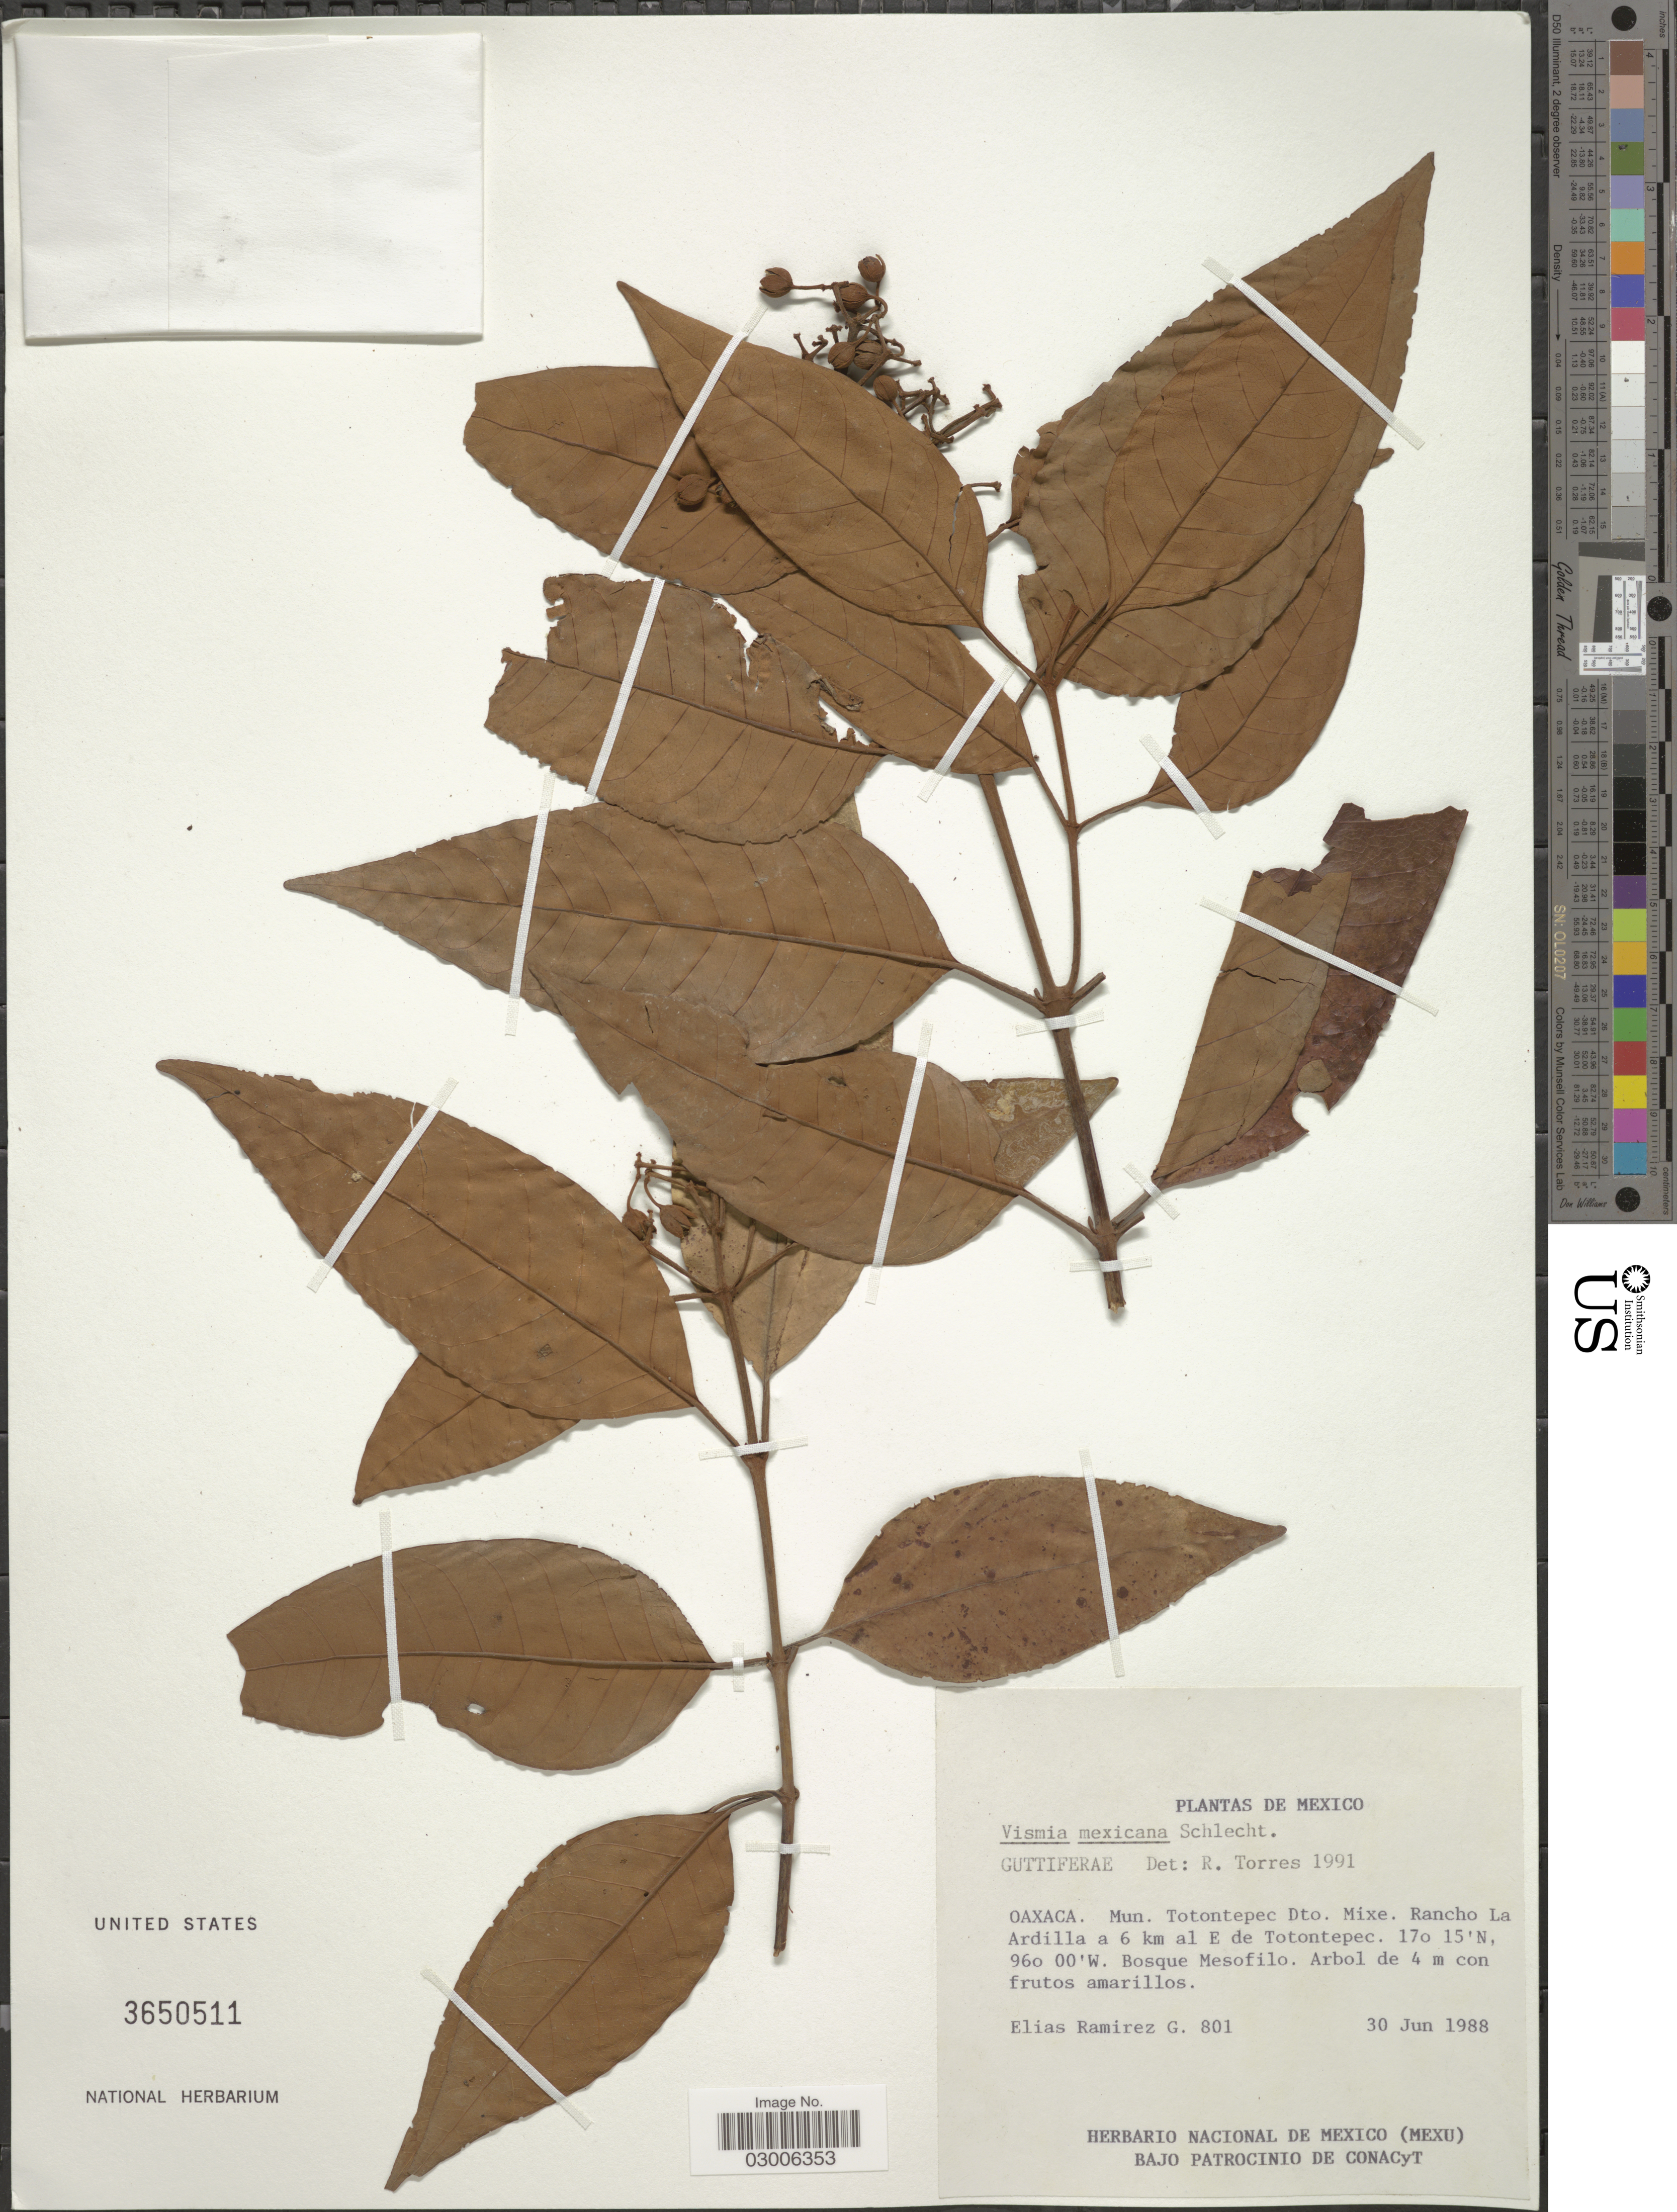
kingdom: Plantae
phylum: Tracheophyta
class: Magnoliopsida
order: Malpighiales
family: Hypericaceae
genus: Vismia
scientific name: Vismia mexicana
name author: Schltdl.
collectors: E. Ramirez G.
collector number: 801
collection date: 1988-06-30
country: Mexico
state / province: Oaxaca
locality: Mun. Totontepec Dto. Mixe. Rancho La Ardilla a 6 km al E de Totontepec.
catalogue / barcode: US 3650511